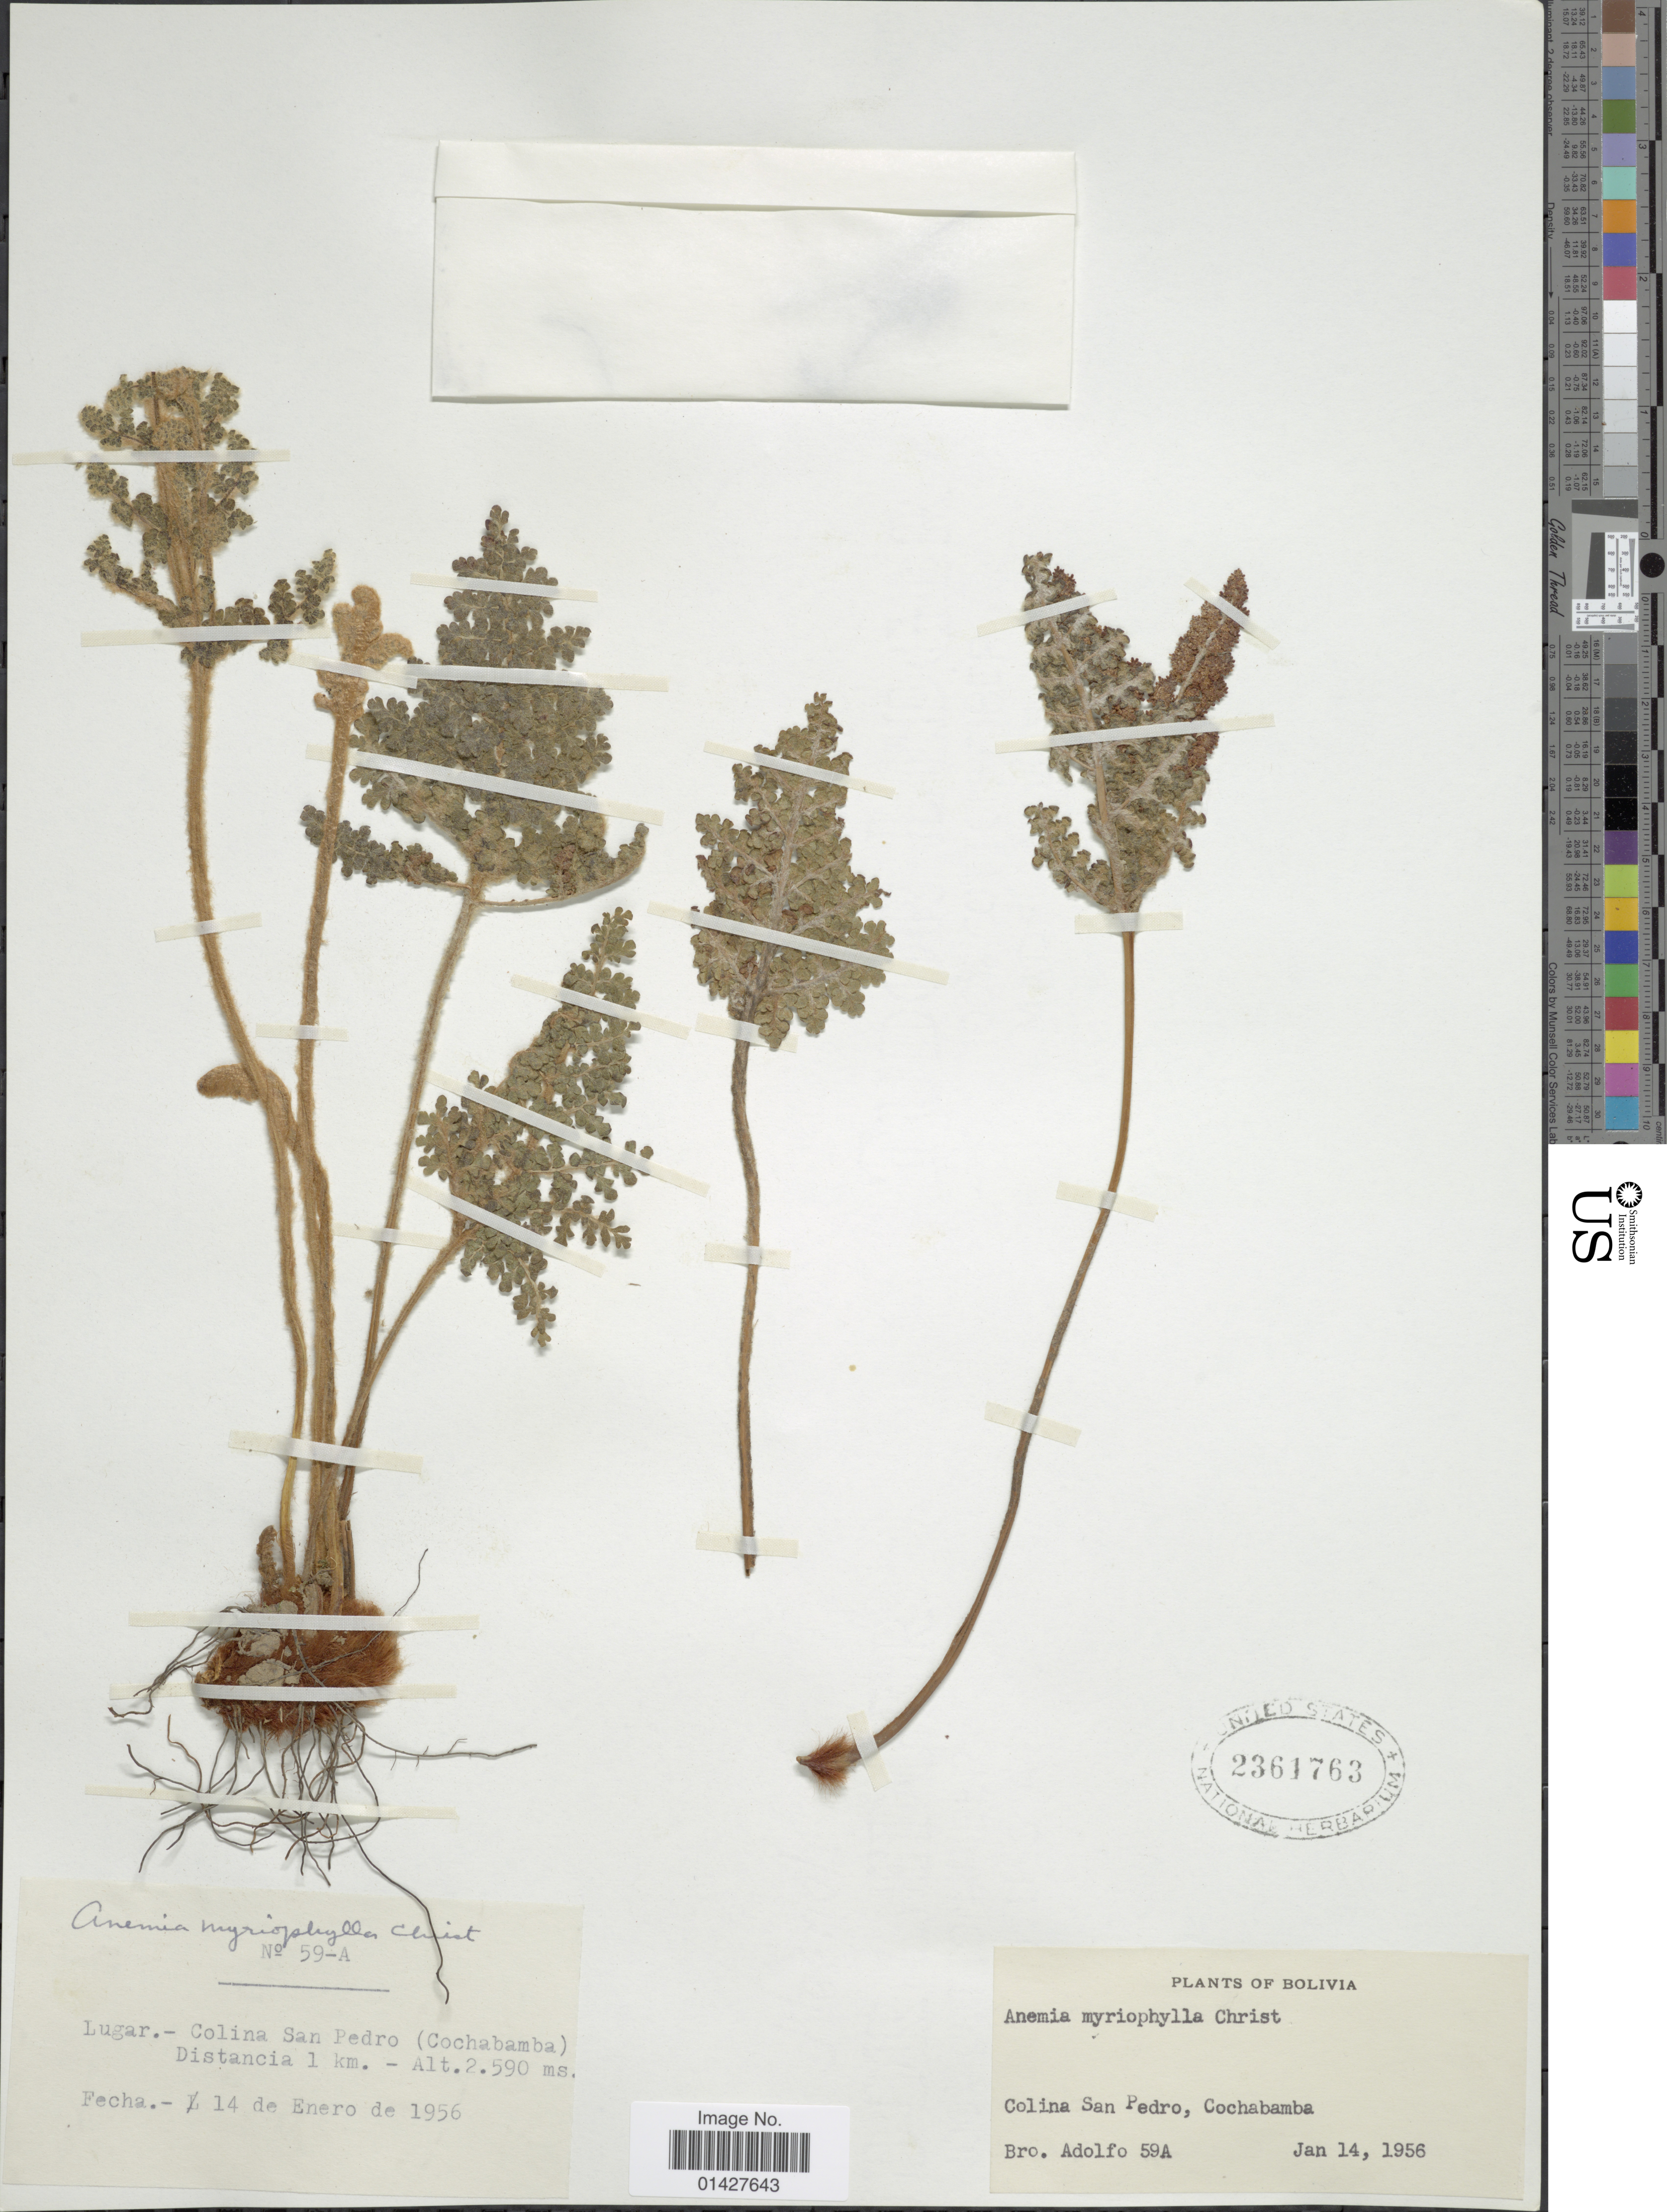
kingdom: Plantae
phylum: Tracheophyta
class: Polypodiopsida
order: Schizaeales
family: Anemiaceae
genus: Anemia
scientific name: Anemia myriophylla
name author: Christ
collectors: Bro. Adolfo M.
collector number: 59A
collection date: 1956-01-14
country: Bolivia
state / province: Cochabamba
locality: Colina San Pedro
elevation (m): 2590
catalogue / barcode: US 2361763